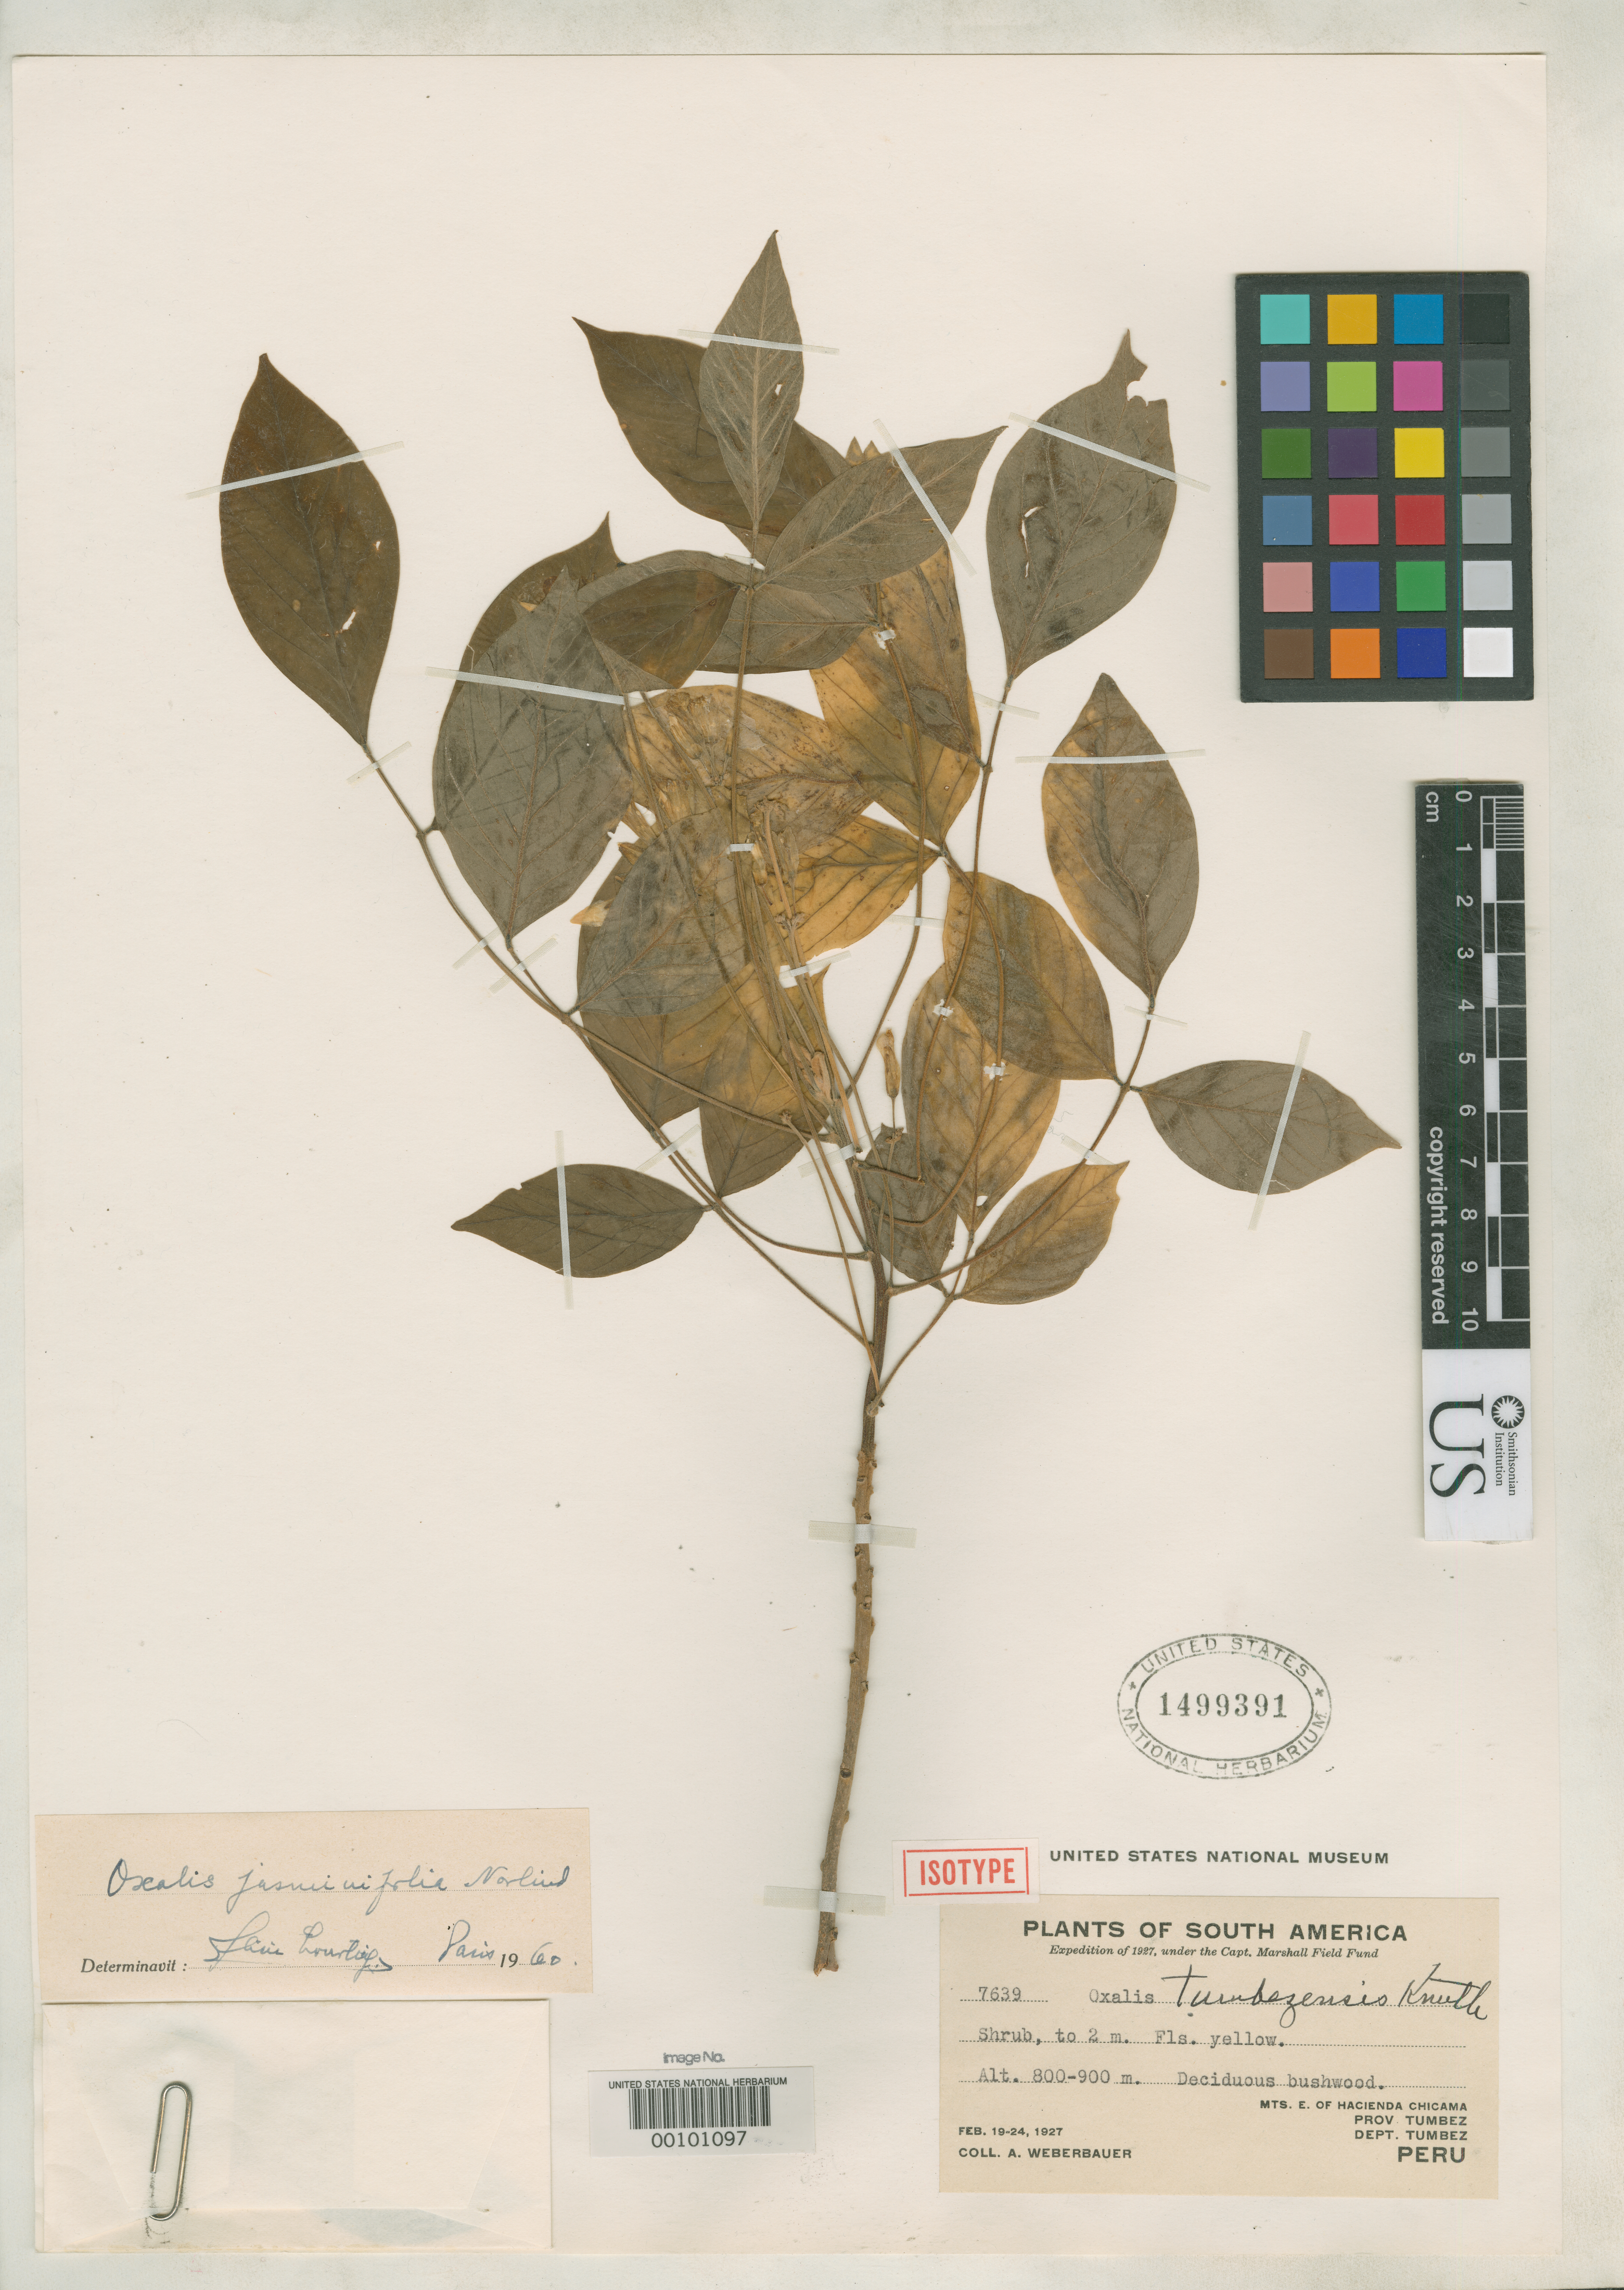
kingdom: Plantae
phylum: Tracheophyta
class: Magnoliopsida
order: Oxalidales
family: Oxalidaceae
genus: Oxalis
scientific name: Oxalis tumbezensis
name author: R. Knuth in Engl.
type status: Isotype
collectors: A. Weberbauer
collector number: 7639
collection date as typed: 19 Feb 1927 to 24 Feb 1927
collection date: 1927-02-19/1927-02-24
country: Peru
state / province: Tumbes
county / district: Tumbes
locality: Haciendachicama.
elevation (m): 800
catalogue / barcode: US 1499391